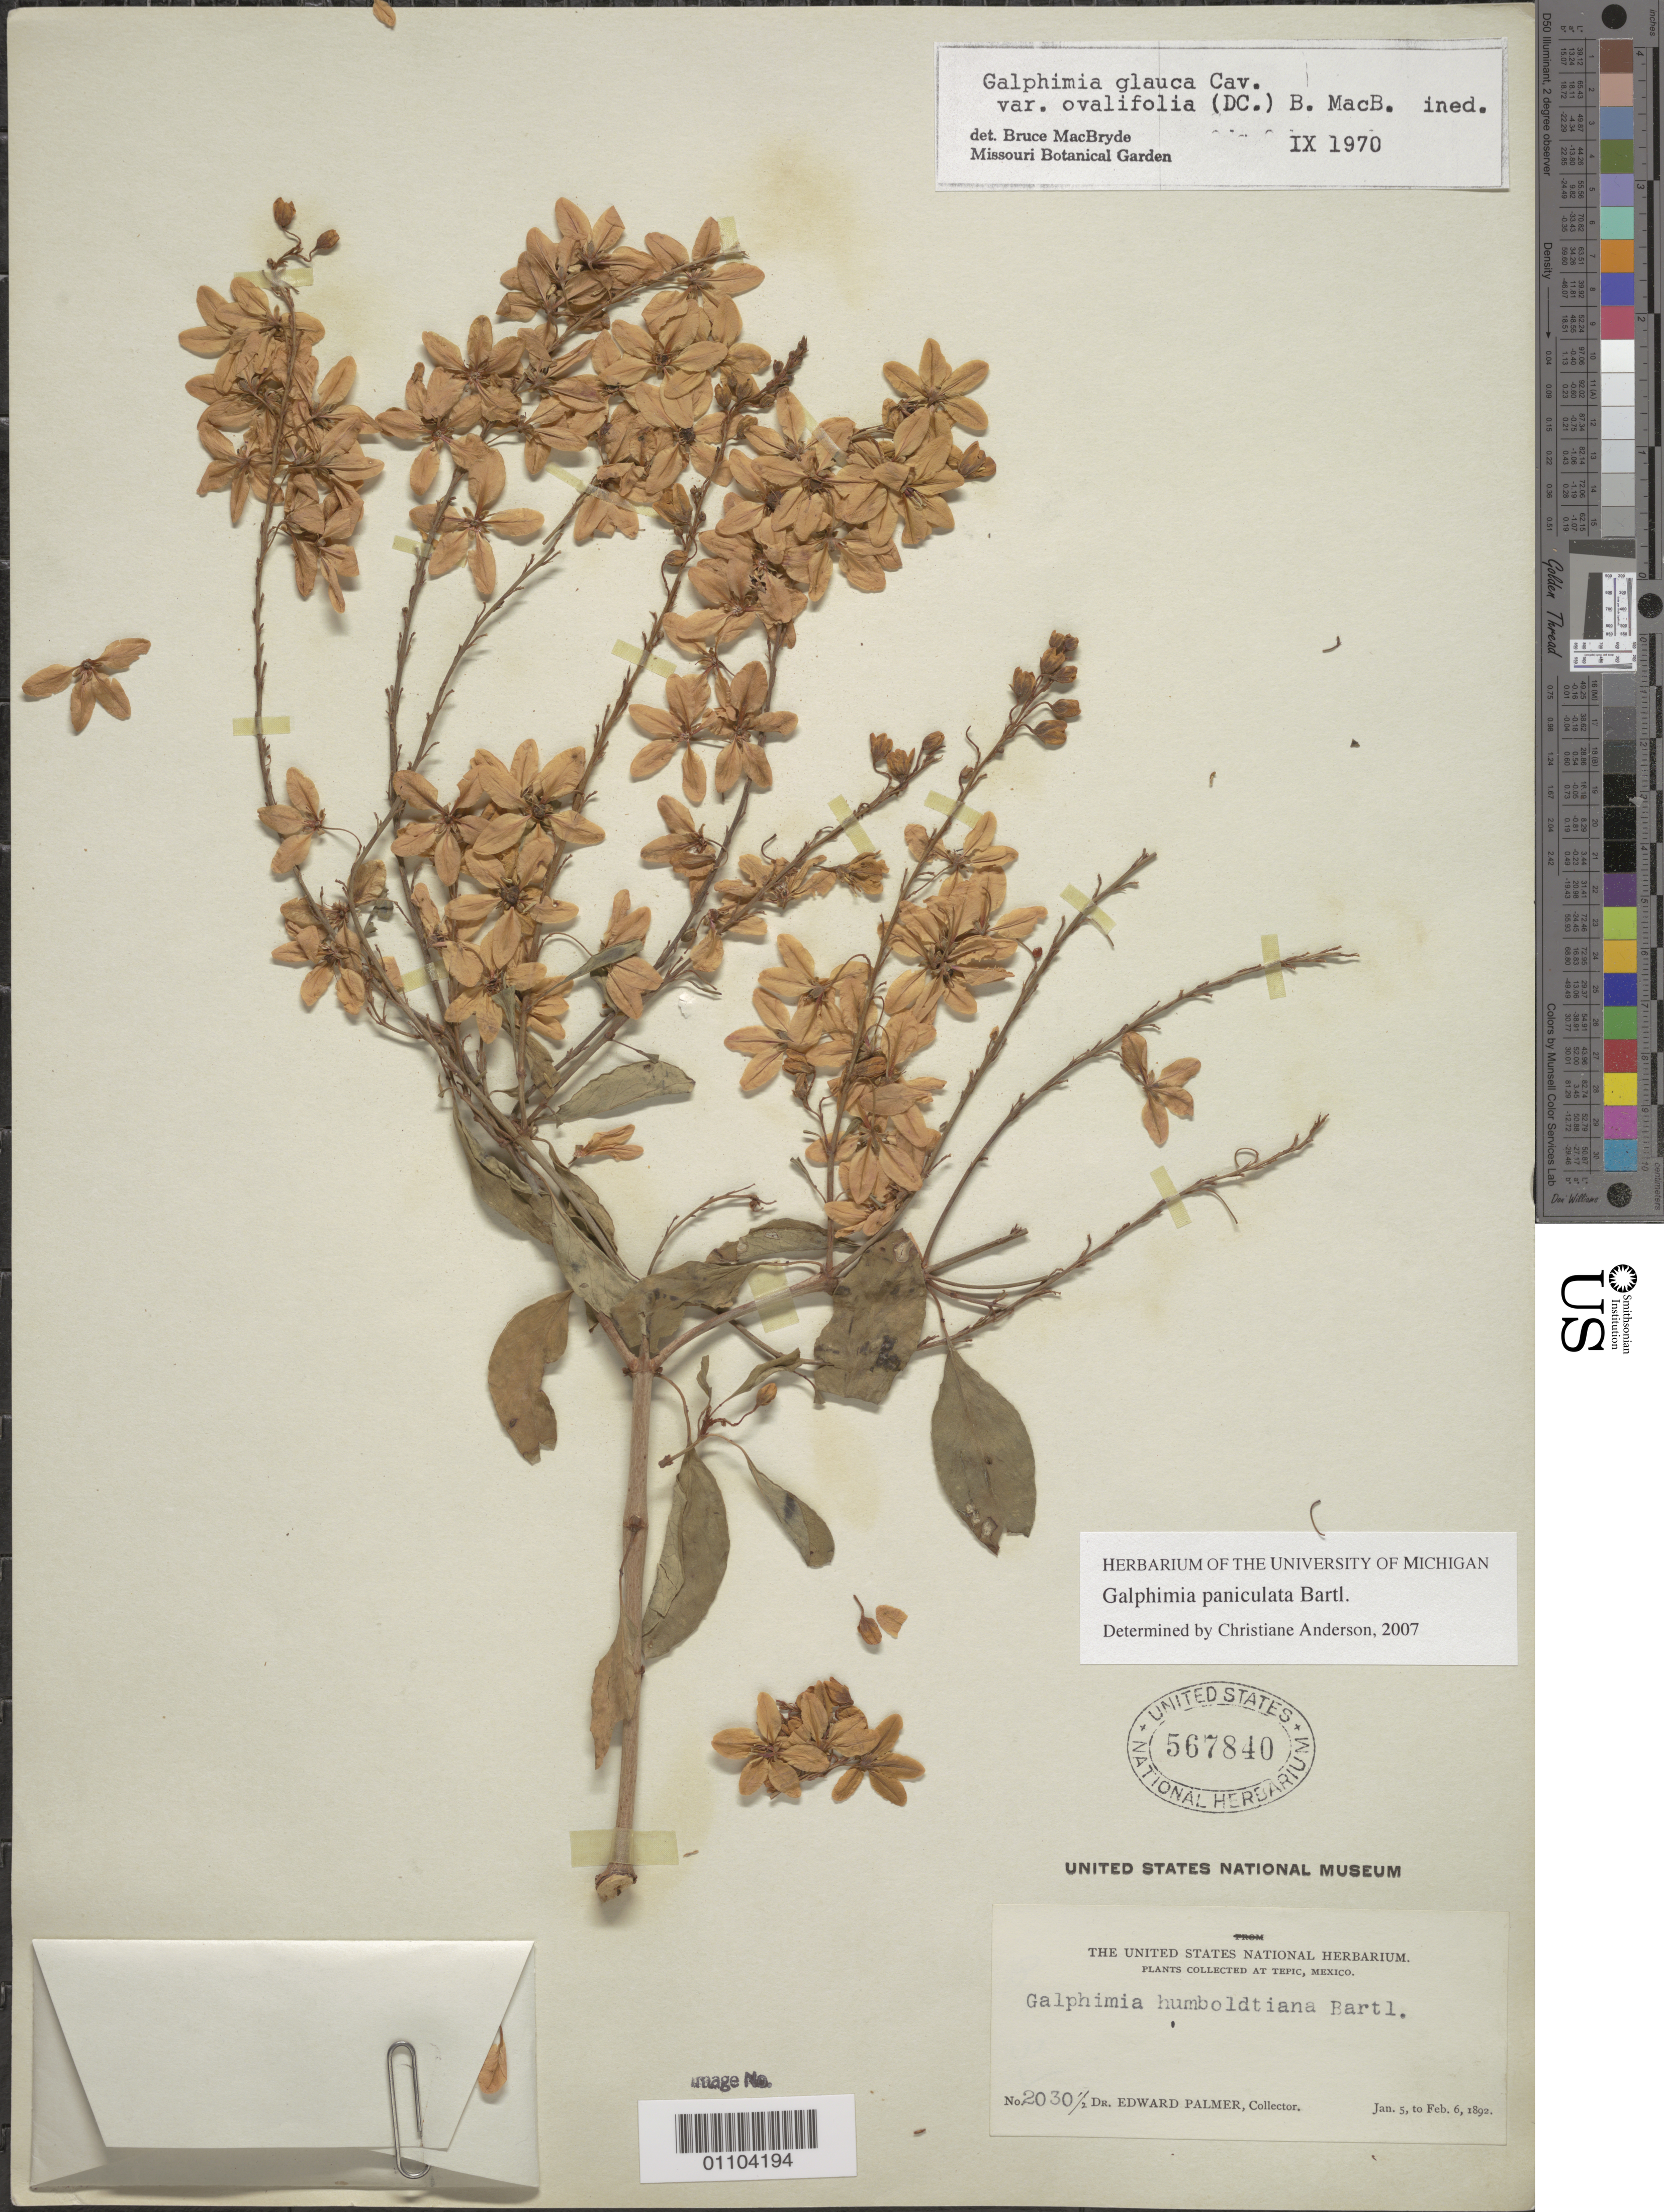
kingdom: Plantae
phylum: Tracheophyta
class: Magnoliopsida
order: Malpighiales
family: Malpighiaceae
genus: Galphimia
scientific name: Galphimia paniculata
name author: Bart.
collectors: E. Palmer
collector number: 2030.5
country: Mexico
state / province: Nayarit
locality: Tepec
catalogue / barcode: US 567840